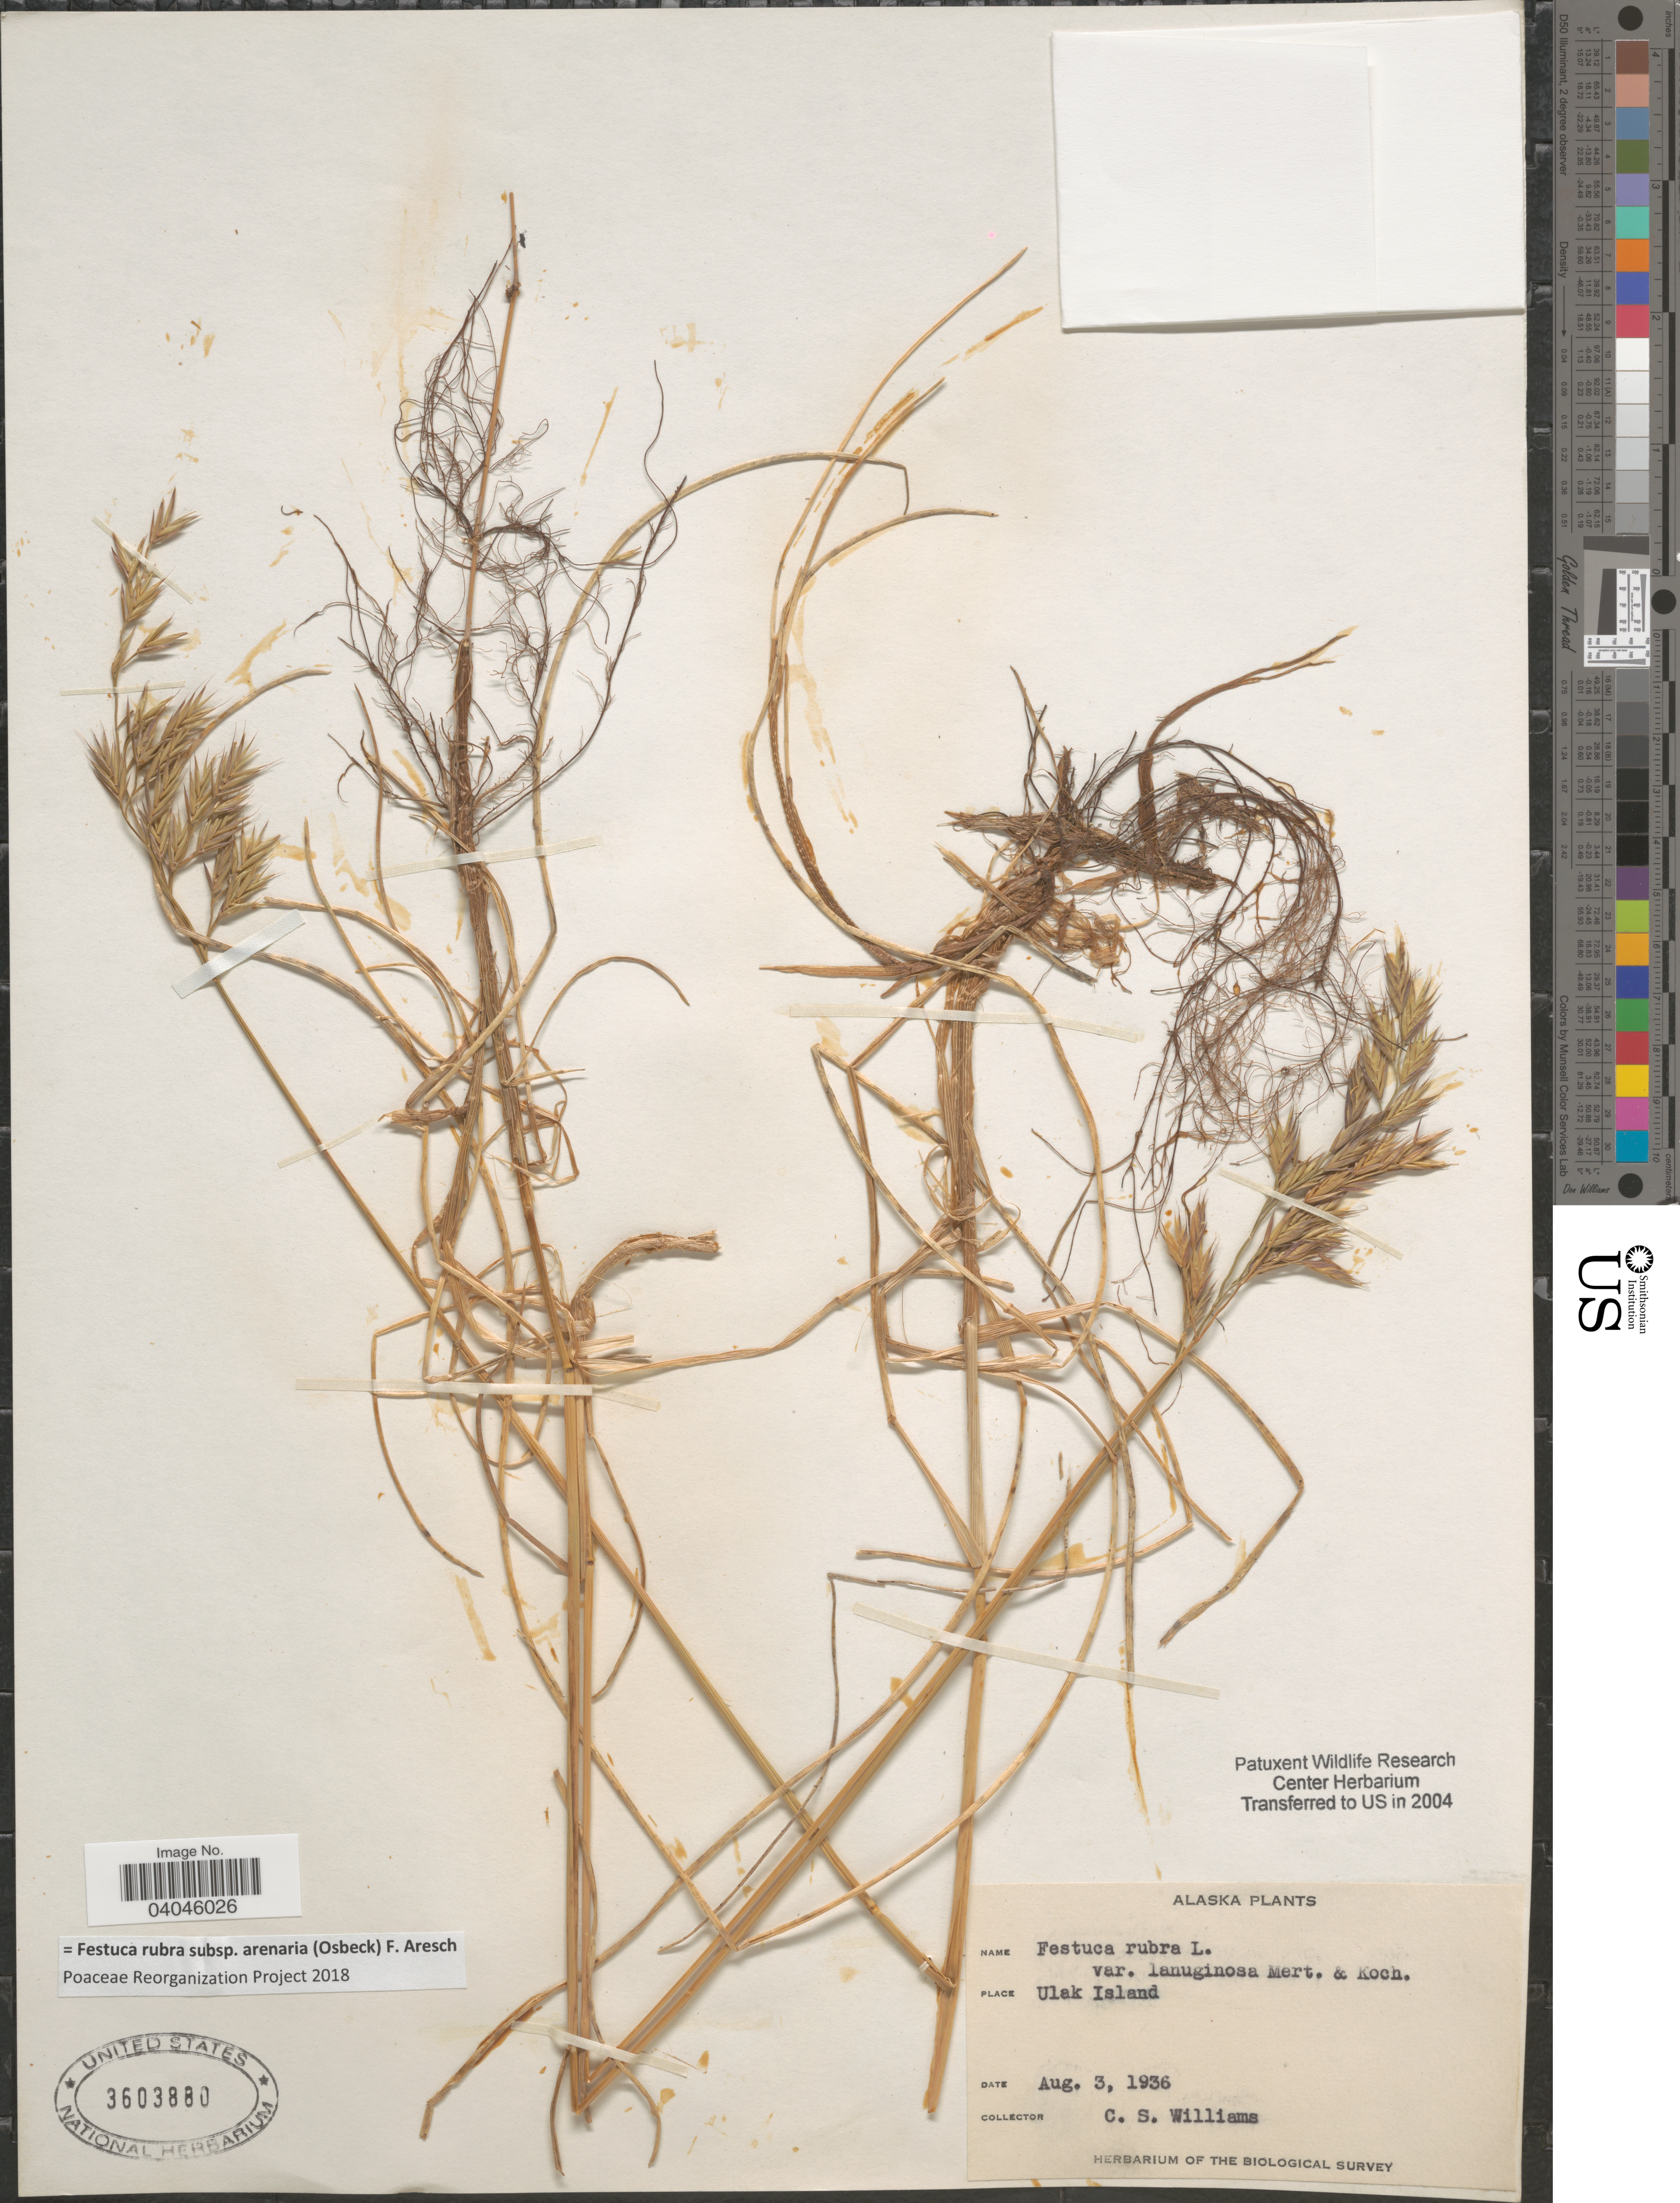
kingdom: Plantae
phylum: Tracheophyta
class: Liliopsida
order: Poales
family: Poaceae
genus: Festuca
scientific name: Festuca rubra subsp. arenaria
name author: (Osbeck) F. Aresch.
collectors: C. Williams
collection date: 1936-08-03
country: United States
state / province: Alaska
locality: Ulak Island.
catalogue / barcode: US 3603880